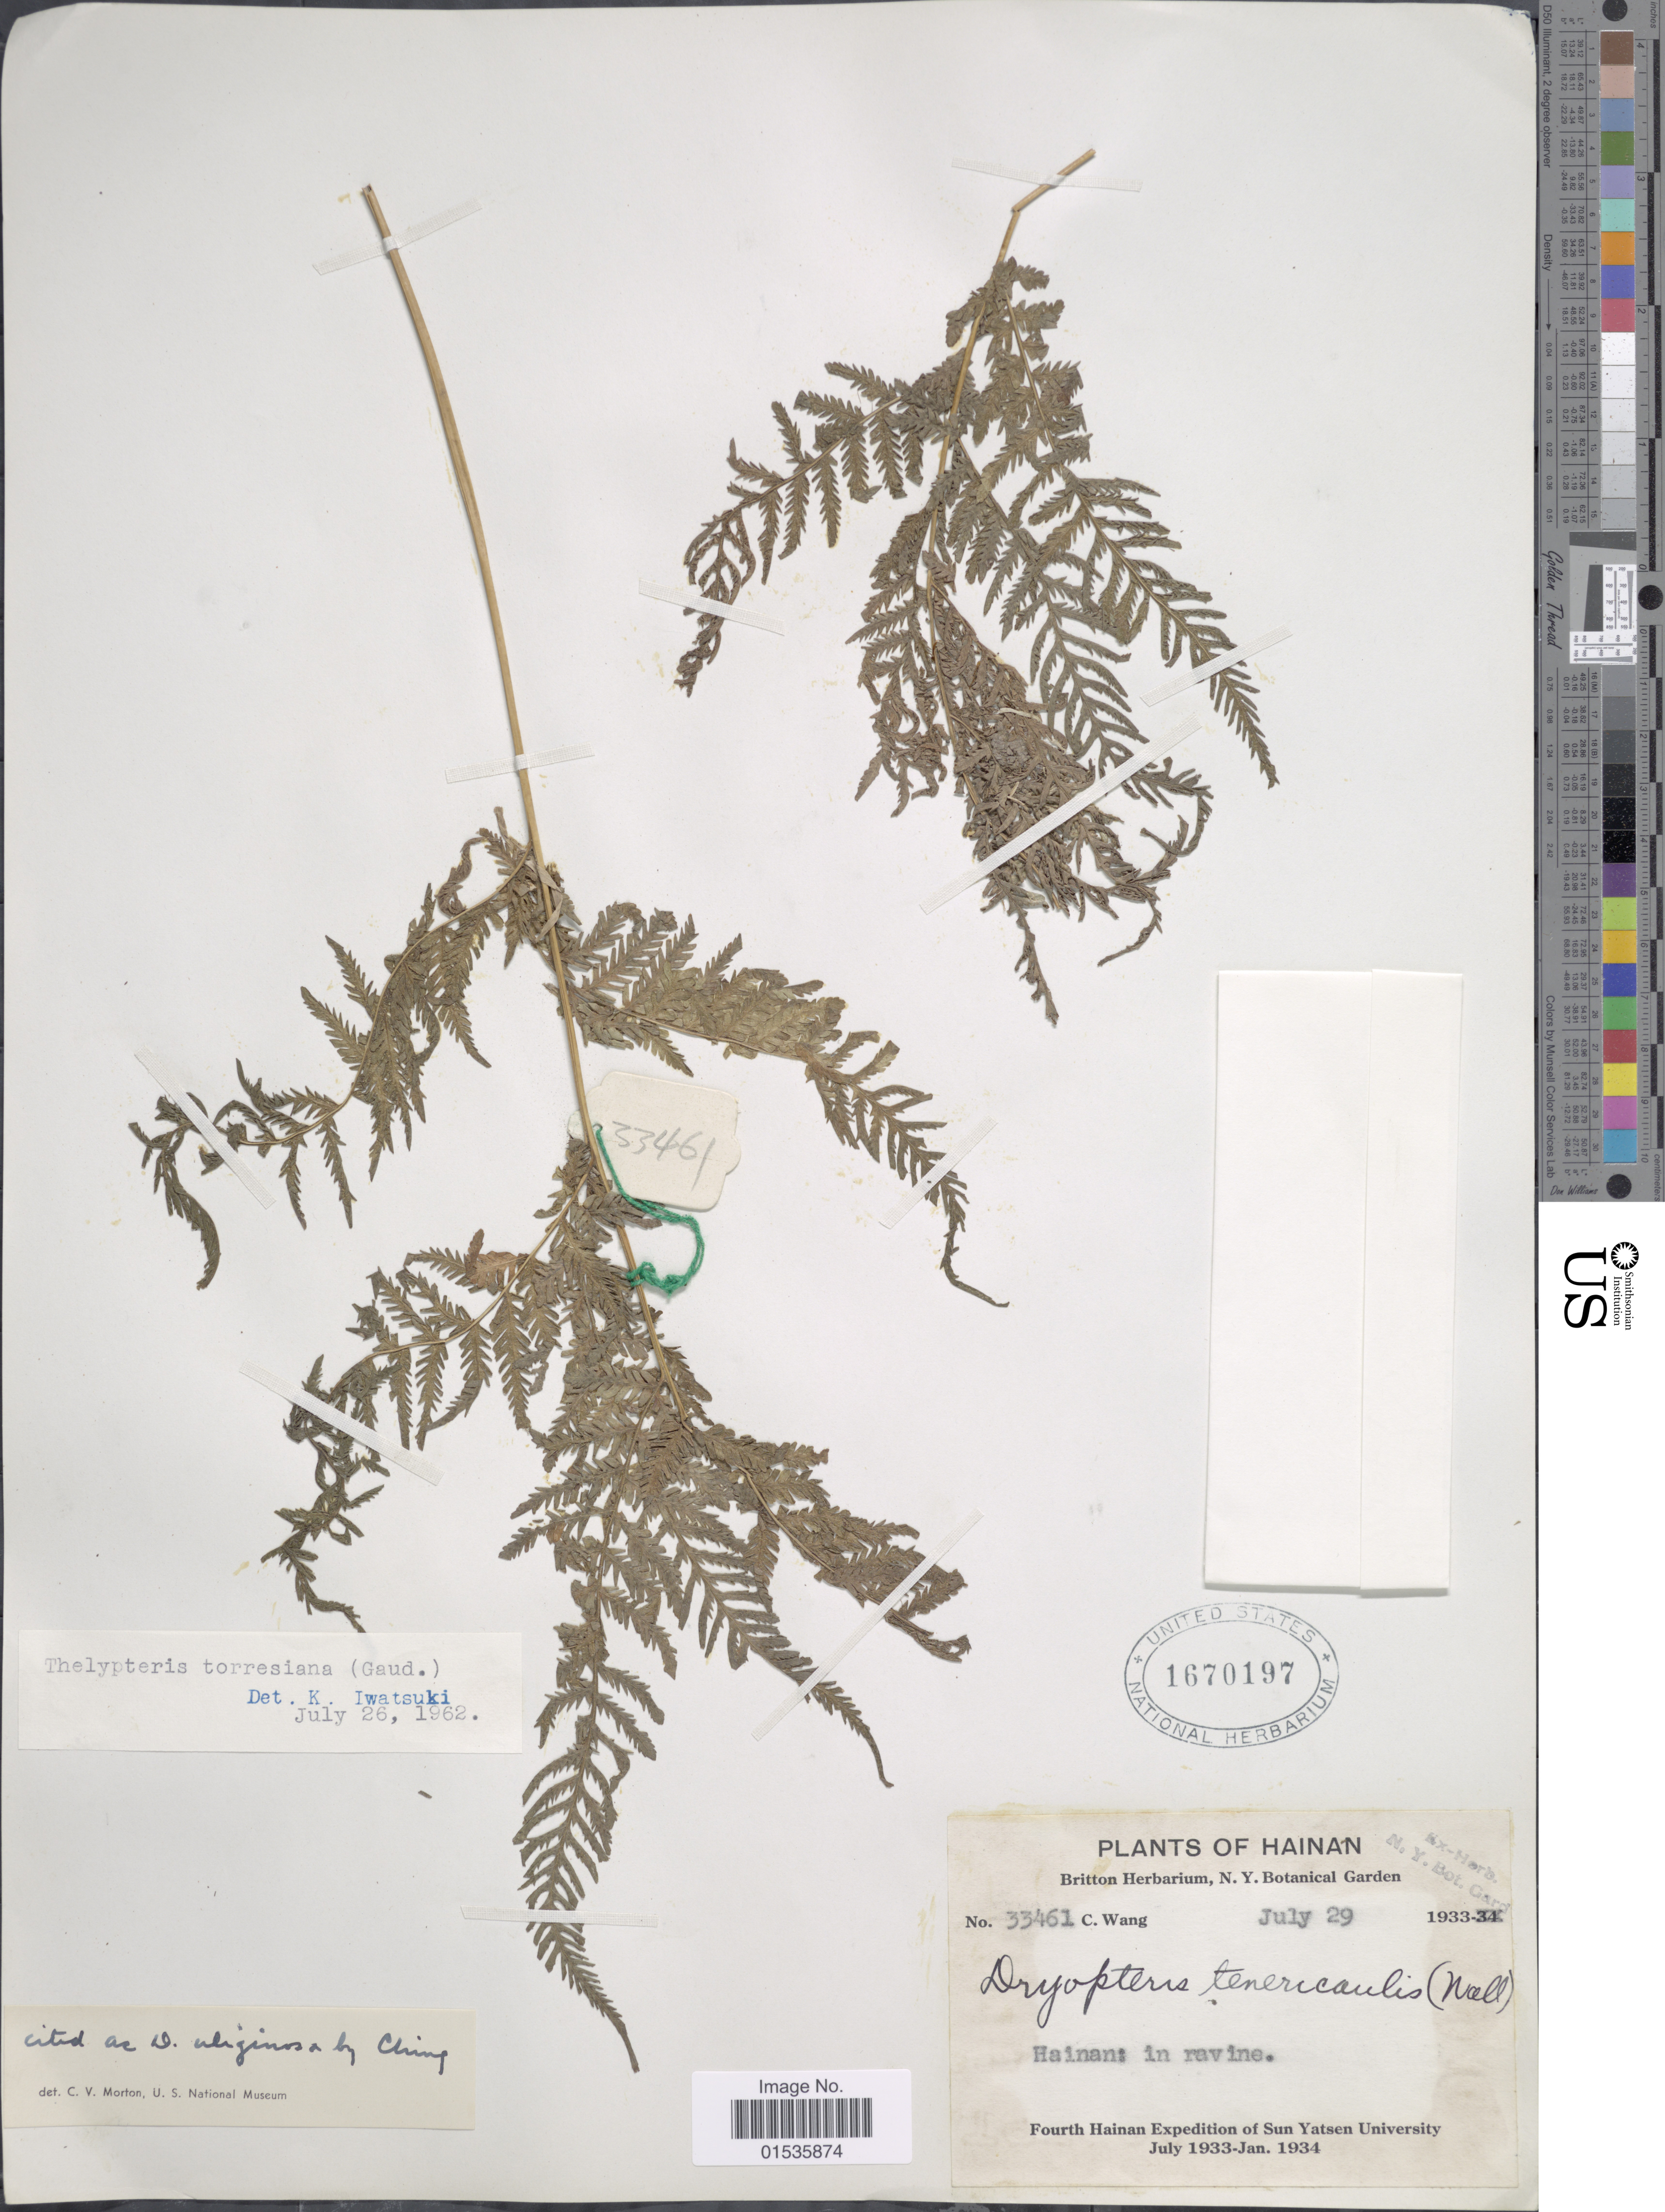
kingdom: Plantae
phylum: Tracheophyta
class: Polypodiopsida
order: Polypodiales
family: Thelypteridaceae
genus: Macrothelypteris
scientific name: Macrothelypteris torresiana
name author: (Gaudich.) Ching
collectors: C. Wang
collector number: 33461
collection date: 1933-07-29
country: China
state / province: Hainan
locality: Hainan; ravine,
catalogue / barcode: US 1670197